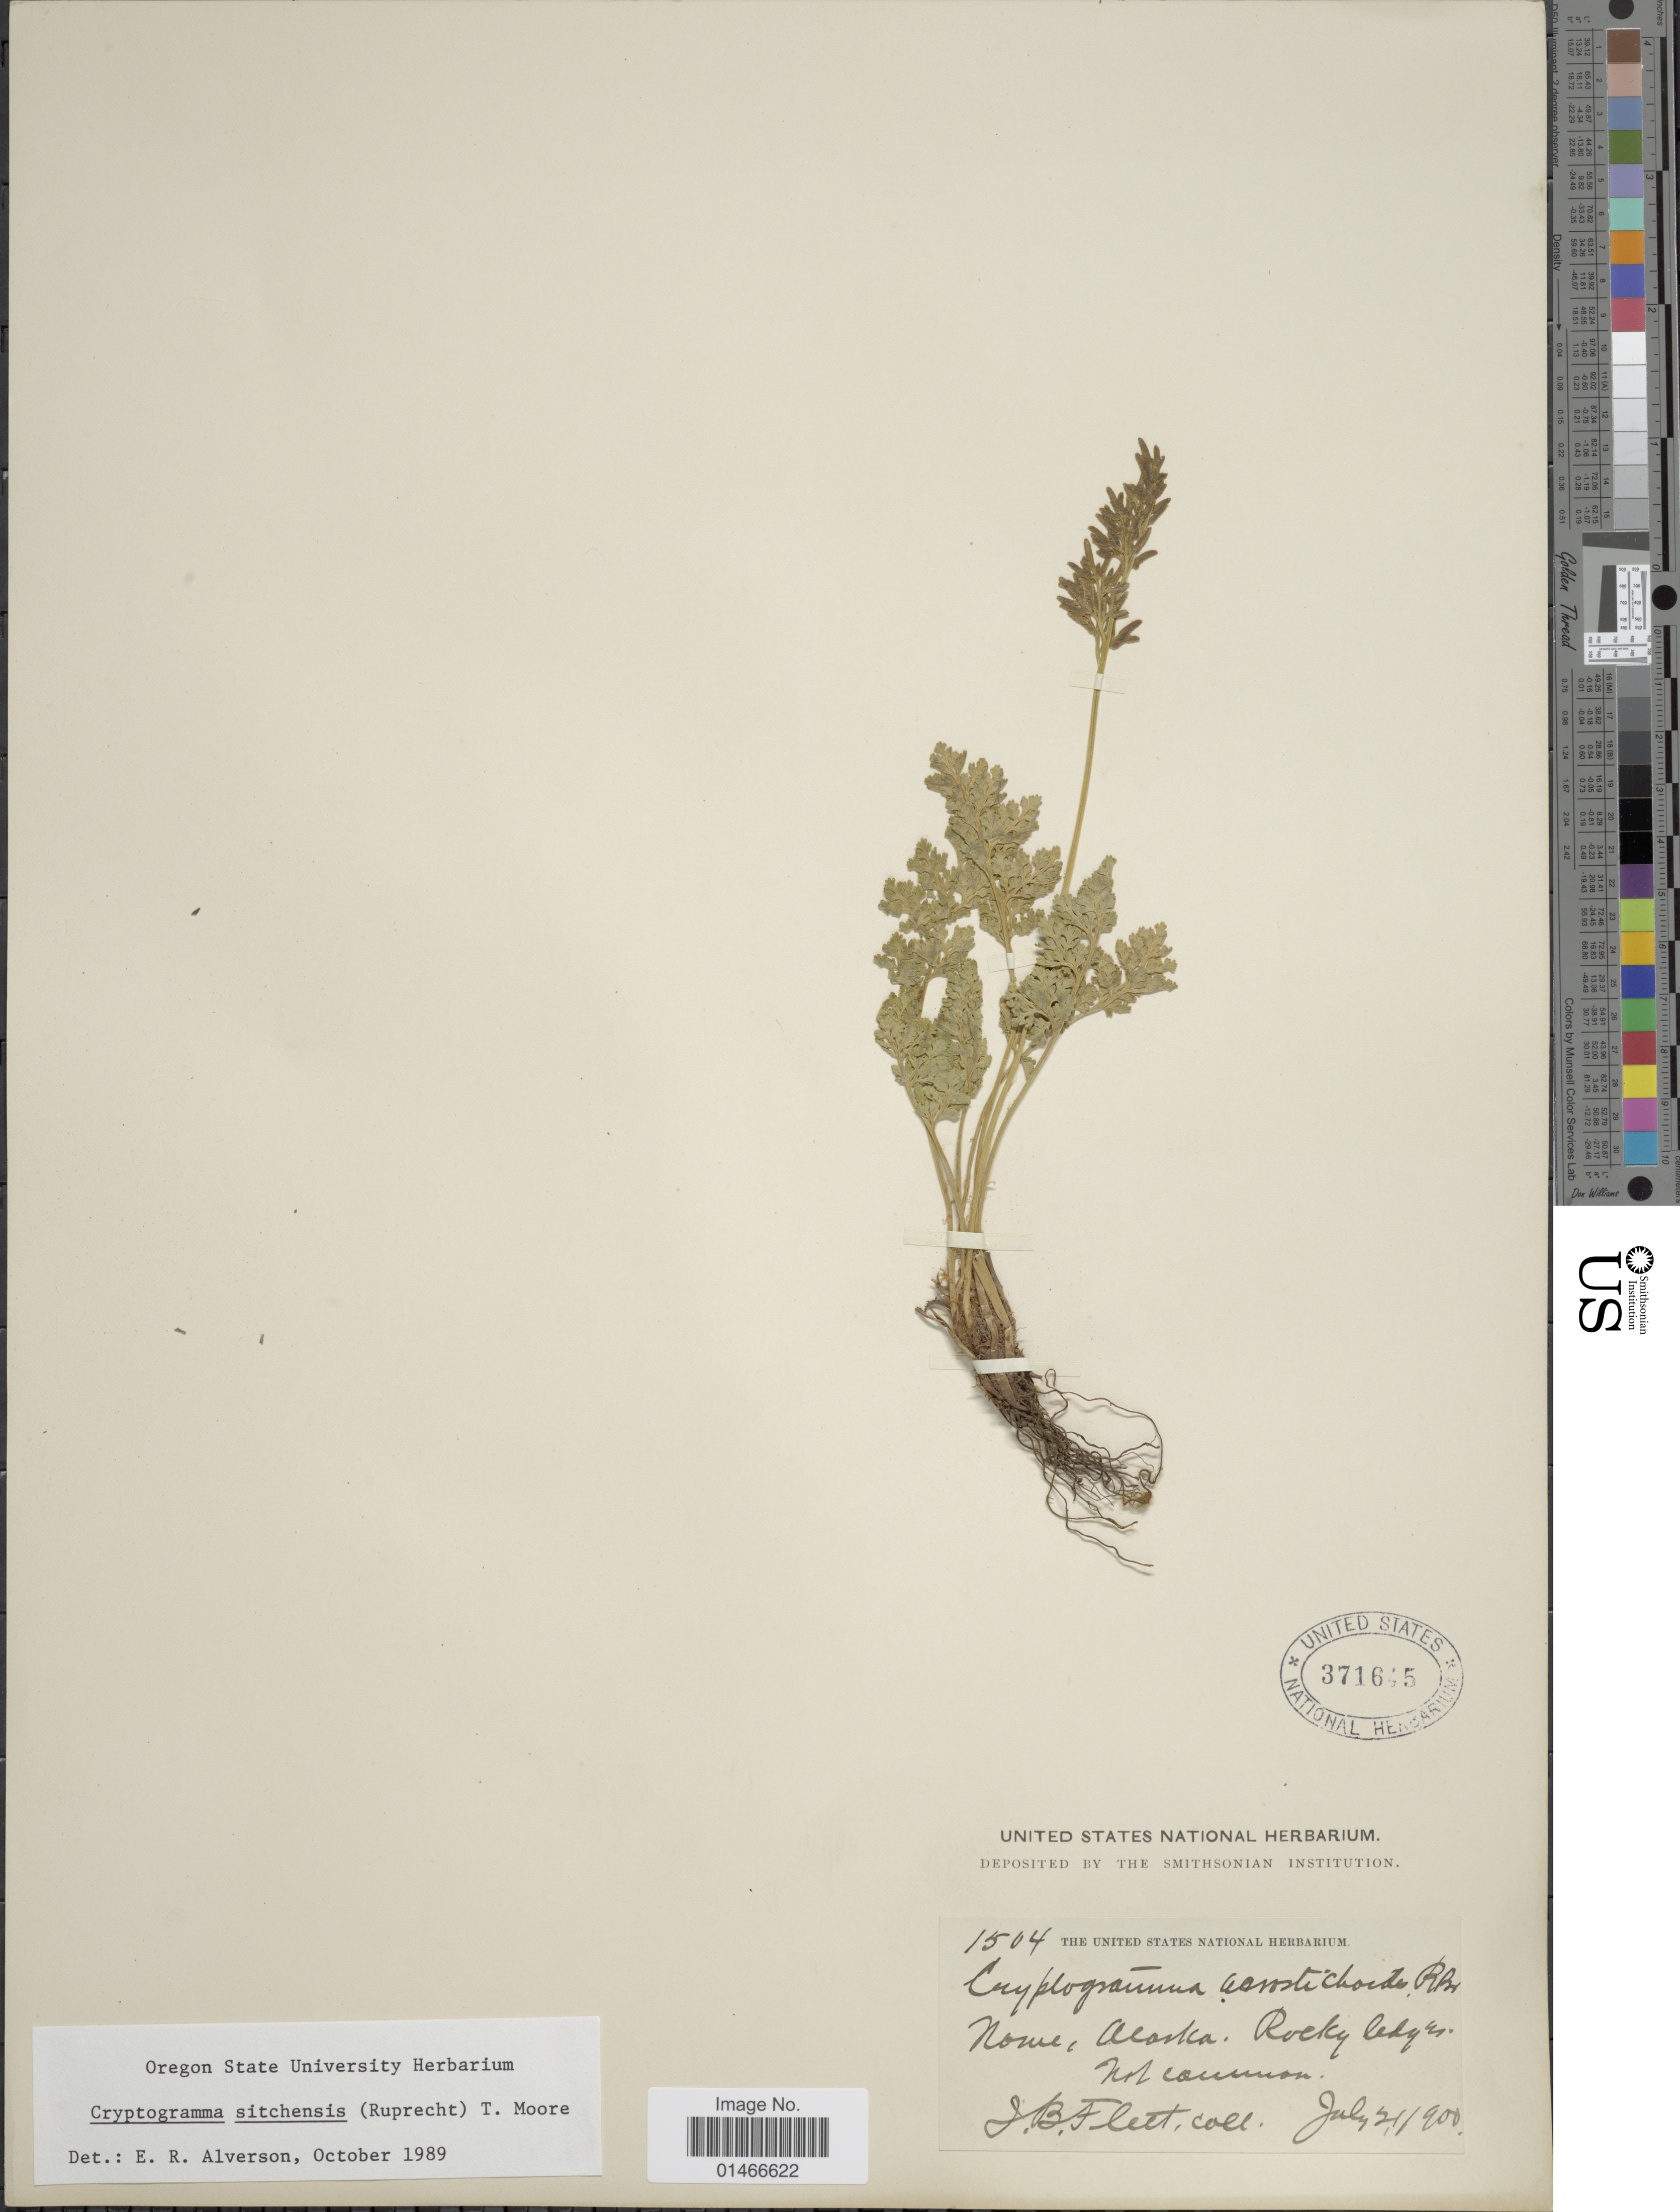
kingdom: Plantae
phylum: Tracheophyta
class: Polypodiopsida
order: Polypodiales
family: Pteridaceae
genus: Cryptogramma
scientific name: Cryptogramma sitchensis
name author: (Rupr.) T. Moore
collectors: J. Flett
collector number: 1504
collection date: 1900-07-21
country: United States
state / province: Alaska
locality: Nome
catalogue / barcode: US 371645